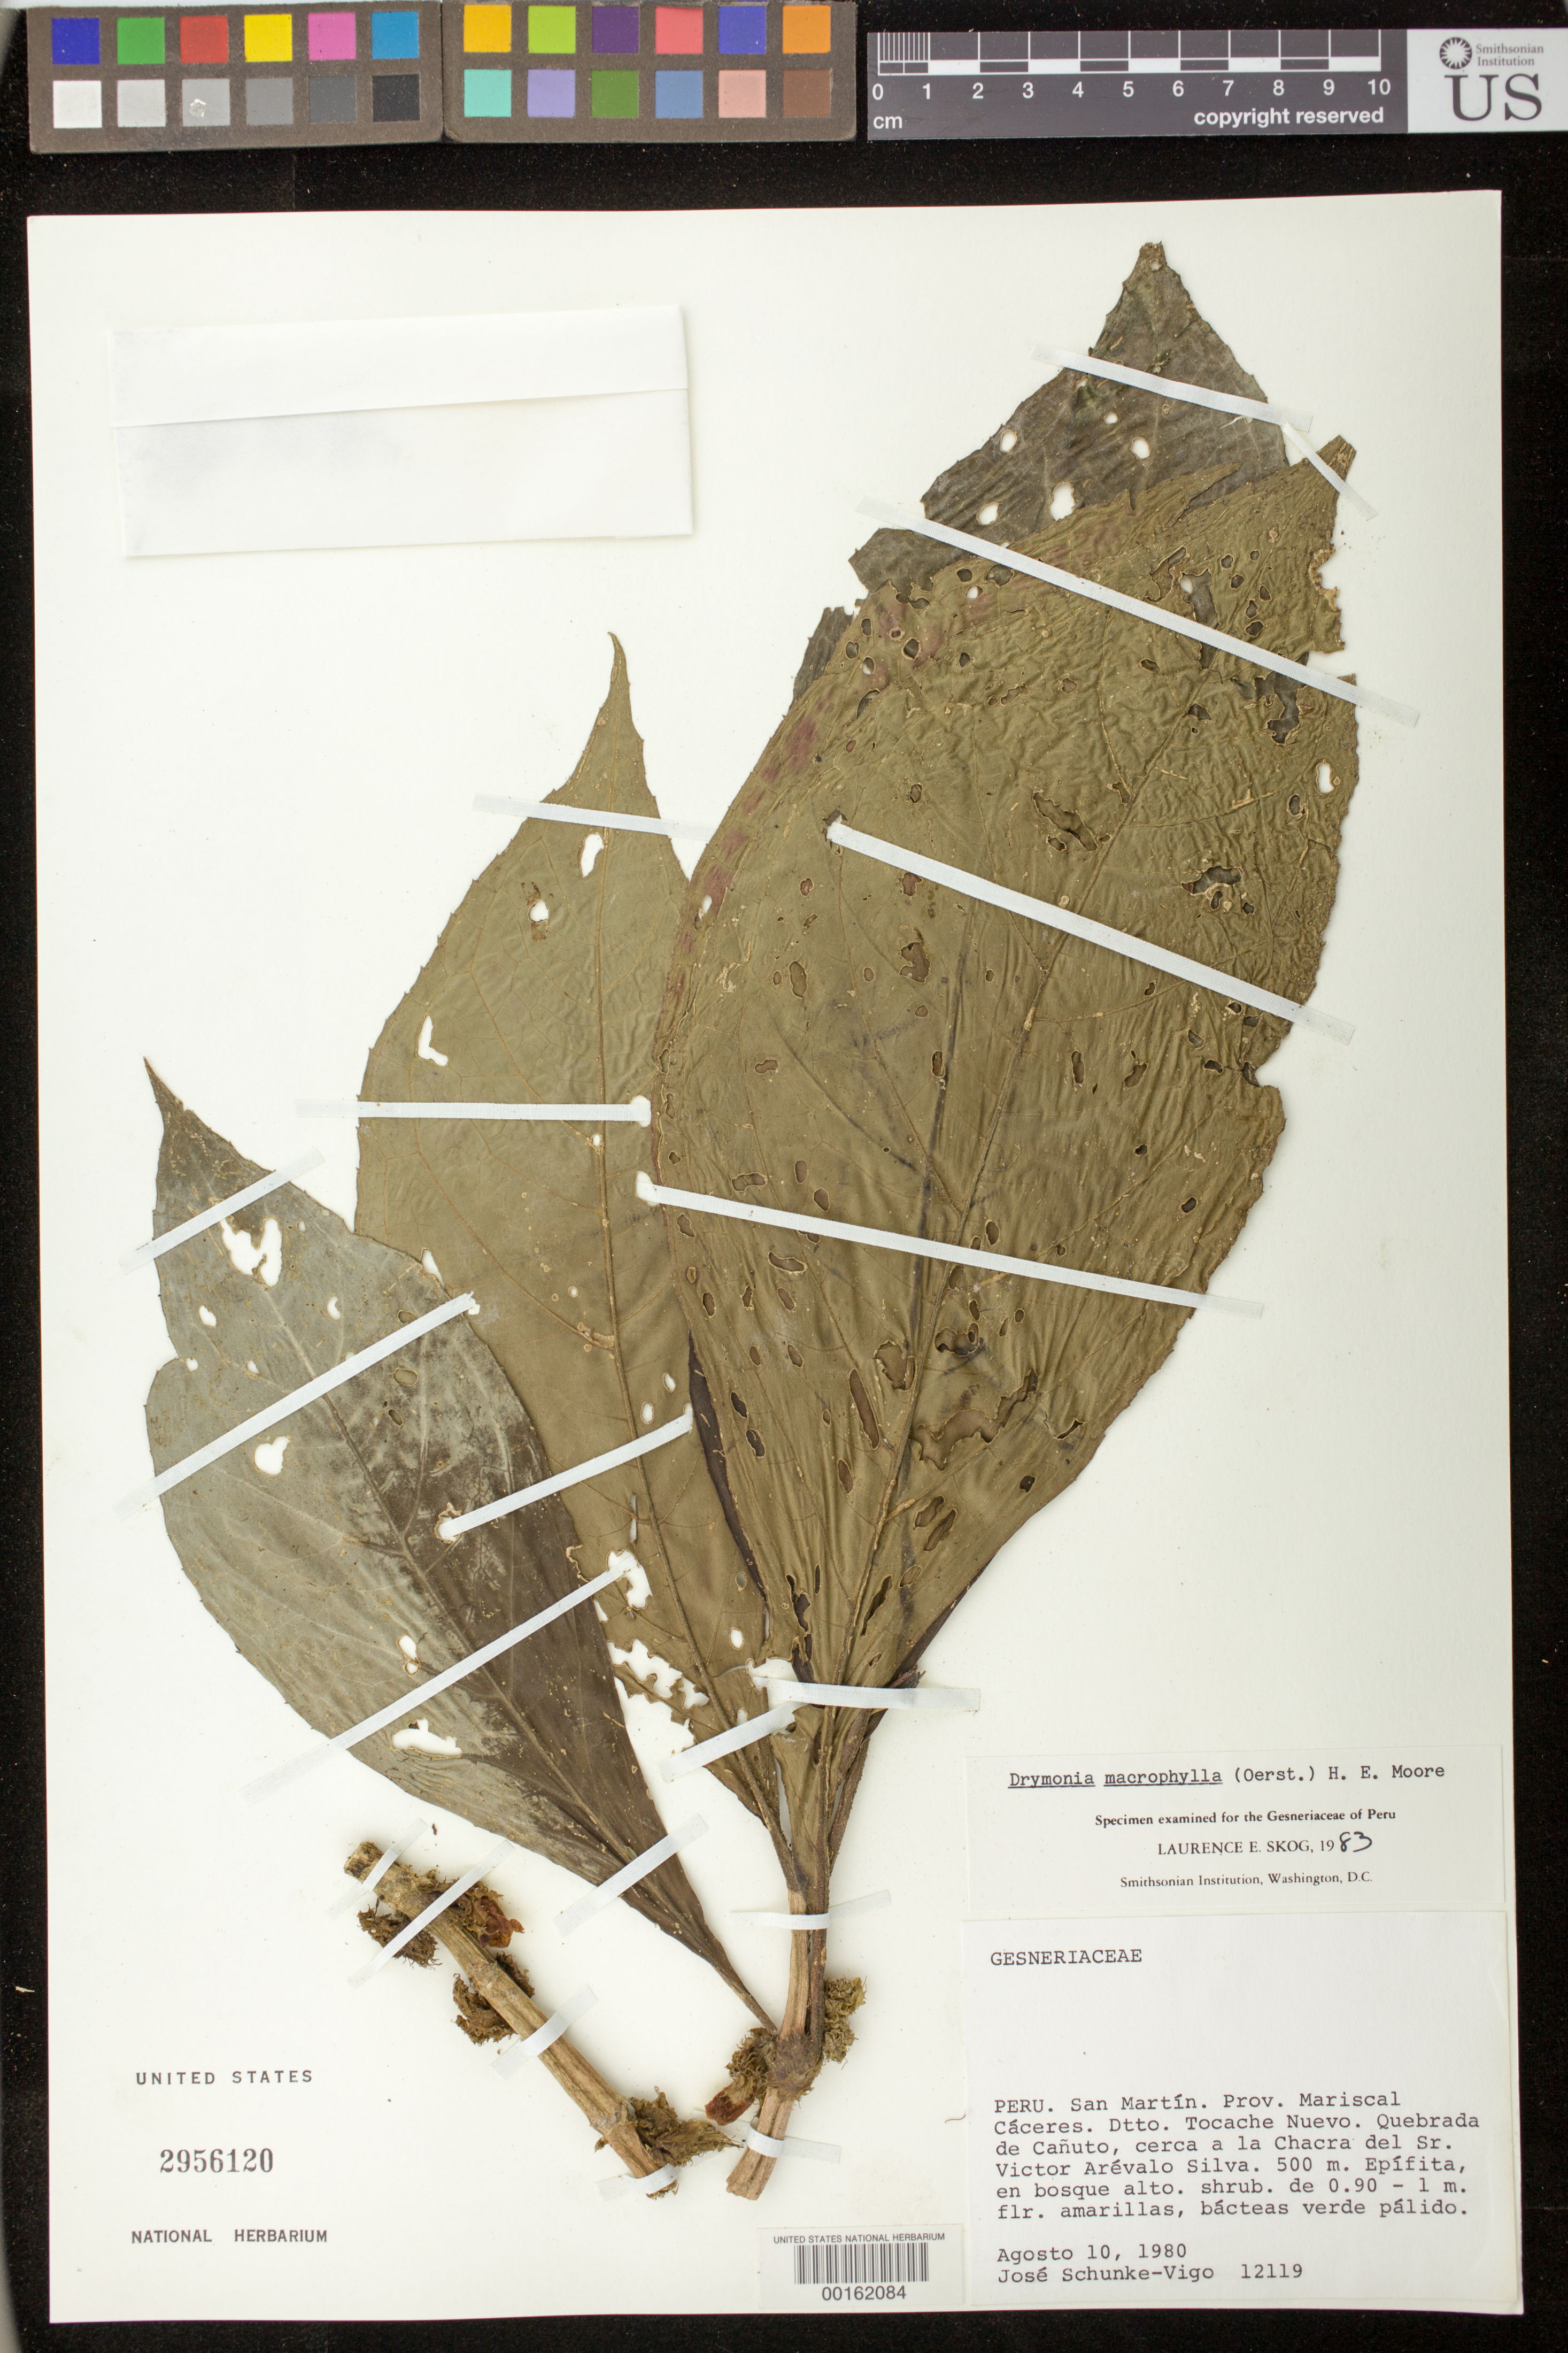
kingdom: Plantae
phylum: Tracheophyta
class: Magnoliopsida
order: Lamiales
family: Gesneriaceae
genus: Drymonia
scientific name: Drymonia macrophylla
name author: (Oerst.) H.E. Moore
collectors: J. Schunke Vigo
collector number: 12119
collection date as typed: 10 Aug 1980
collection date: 1980-08-10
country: Peru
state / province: San Martín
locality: Prov. Mariscal Cáceres, Dtto. Tocache Nuevo; Quebrada de Cañuto, cerca a l Chacra del Sr. Victor Arévalo Silva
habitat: Epiphyte, in tall forest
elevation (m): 500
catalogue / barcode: US 2956120